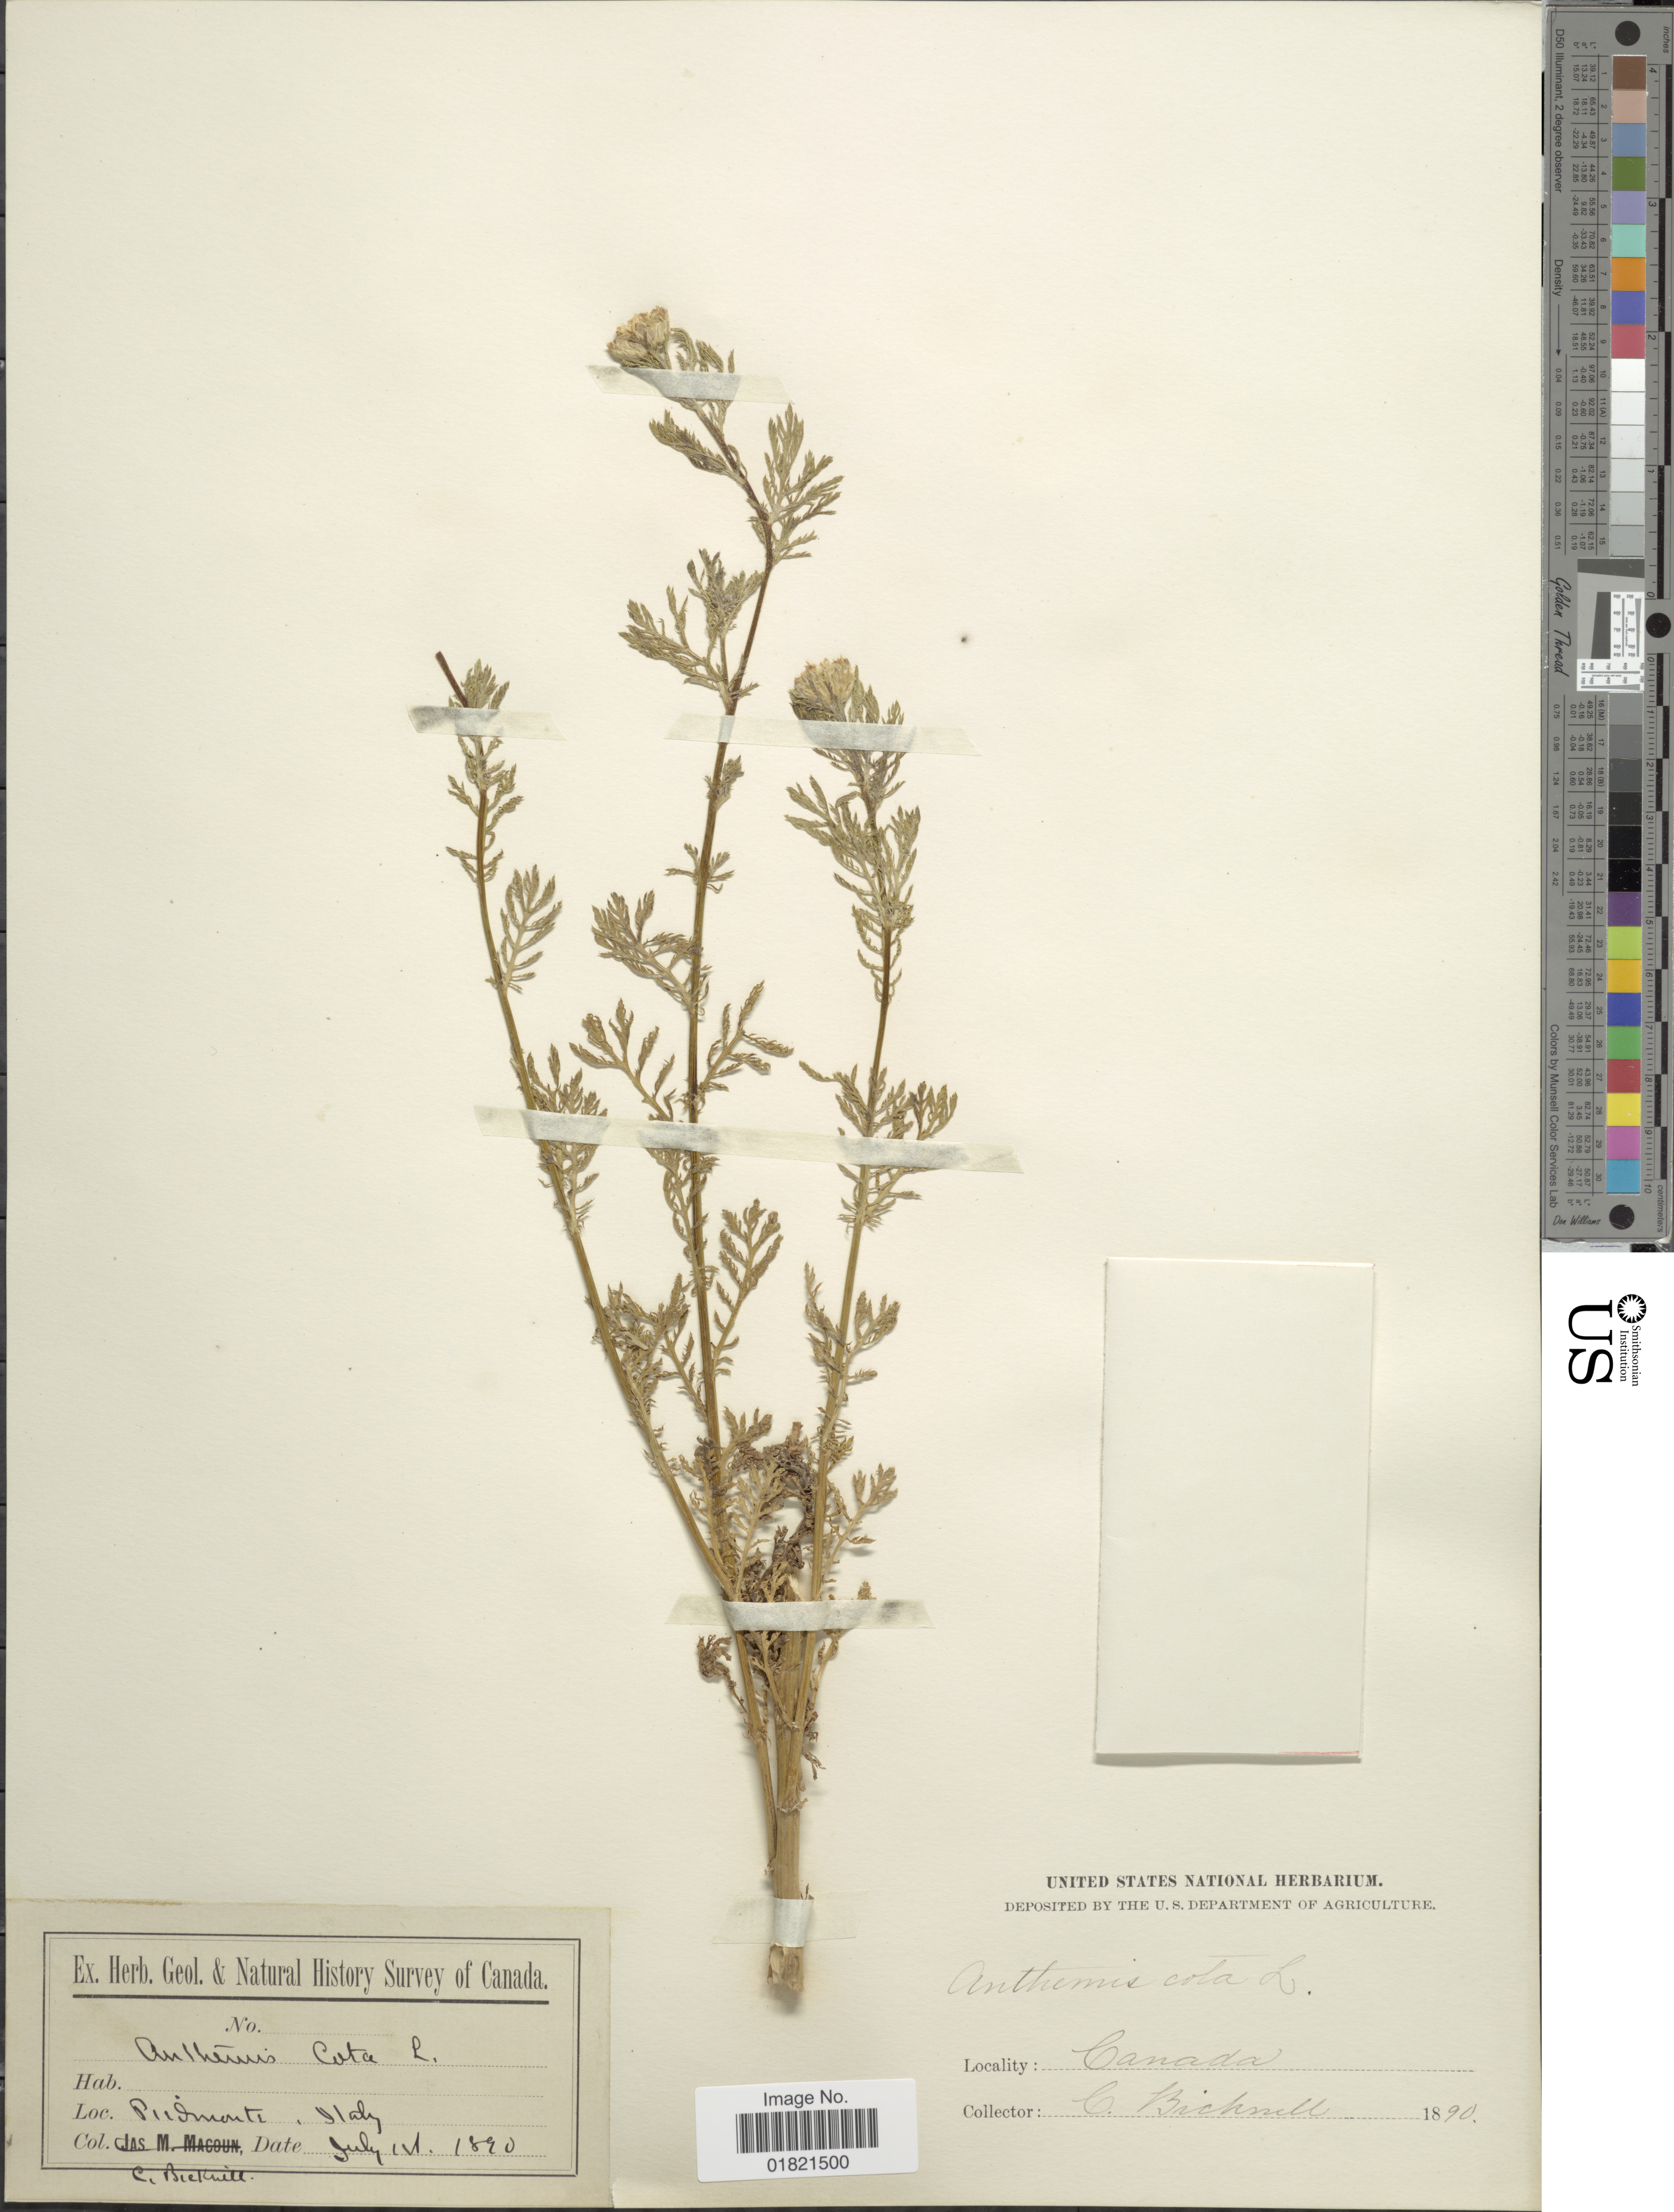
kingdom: Plantae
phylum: Tracheophyta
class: Magnoliopsida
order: Asterales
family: Asteraceae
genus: Anthemis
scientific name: Anthemis cotula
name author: L.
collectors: C. Bricknell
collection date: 1890-07-11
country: Italy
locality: Piedmont.